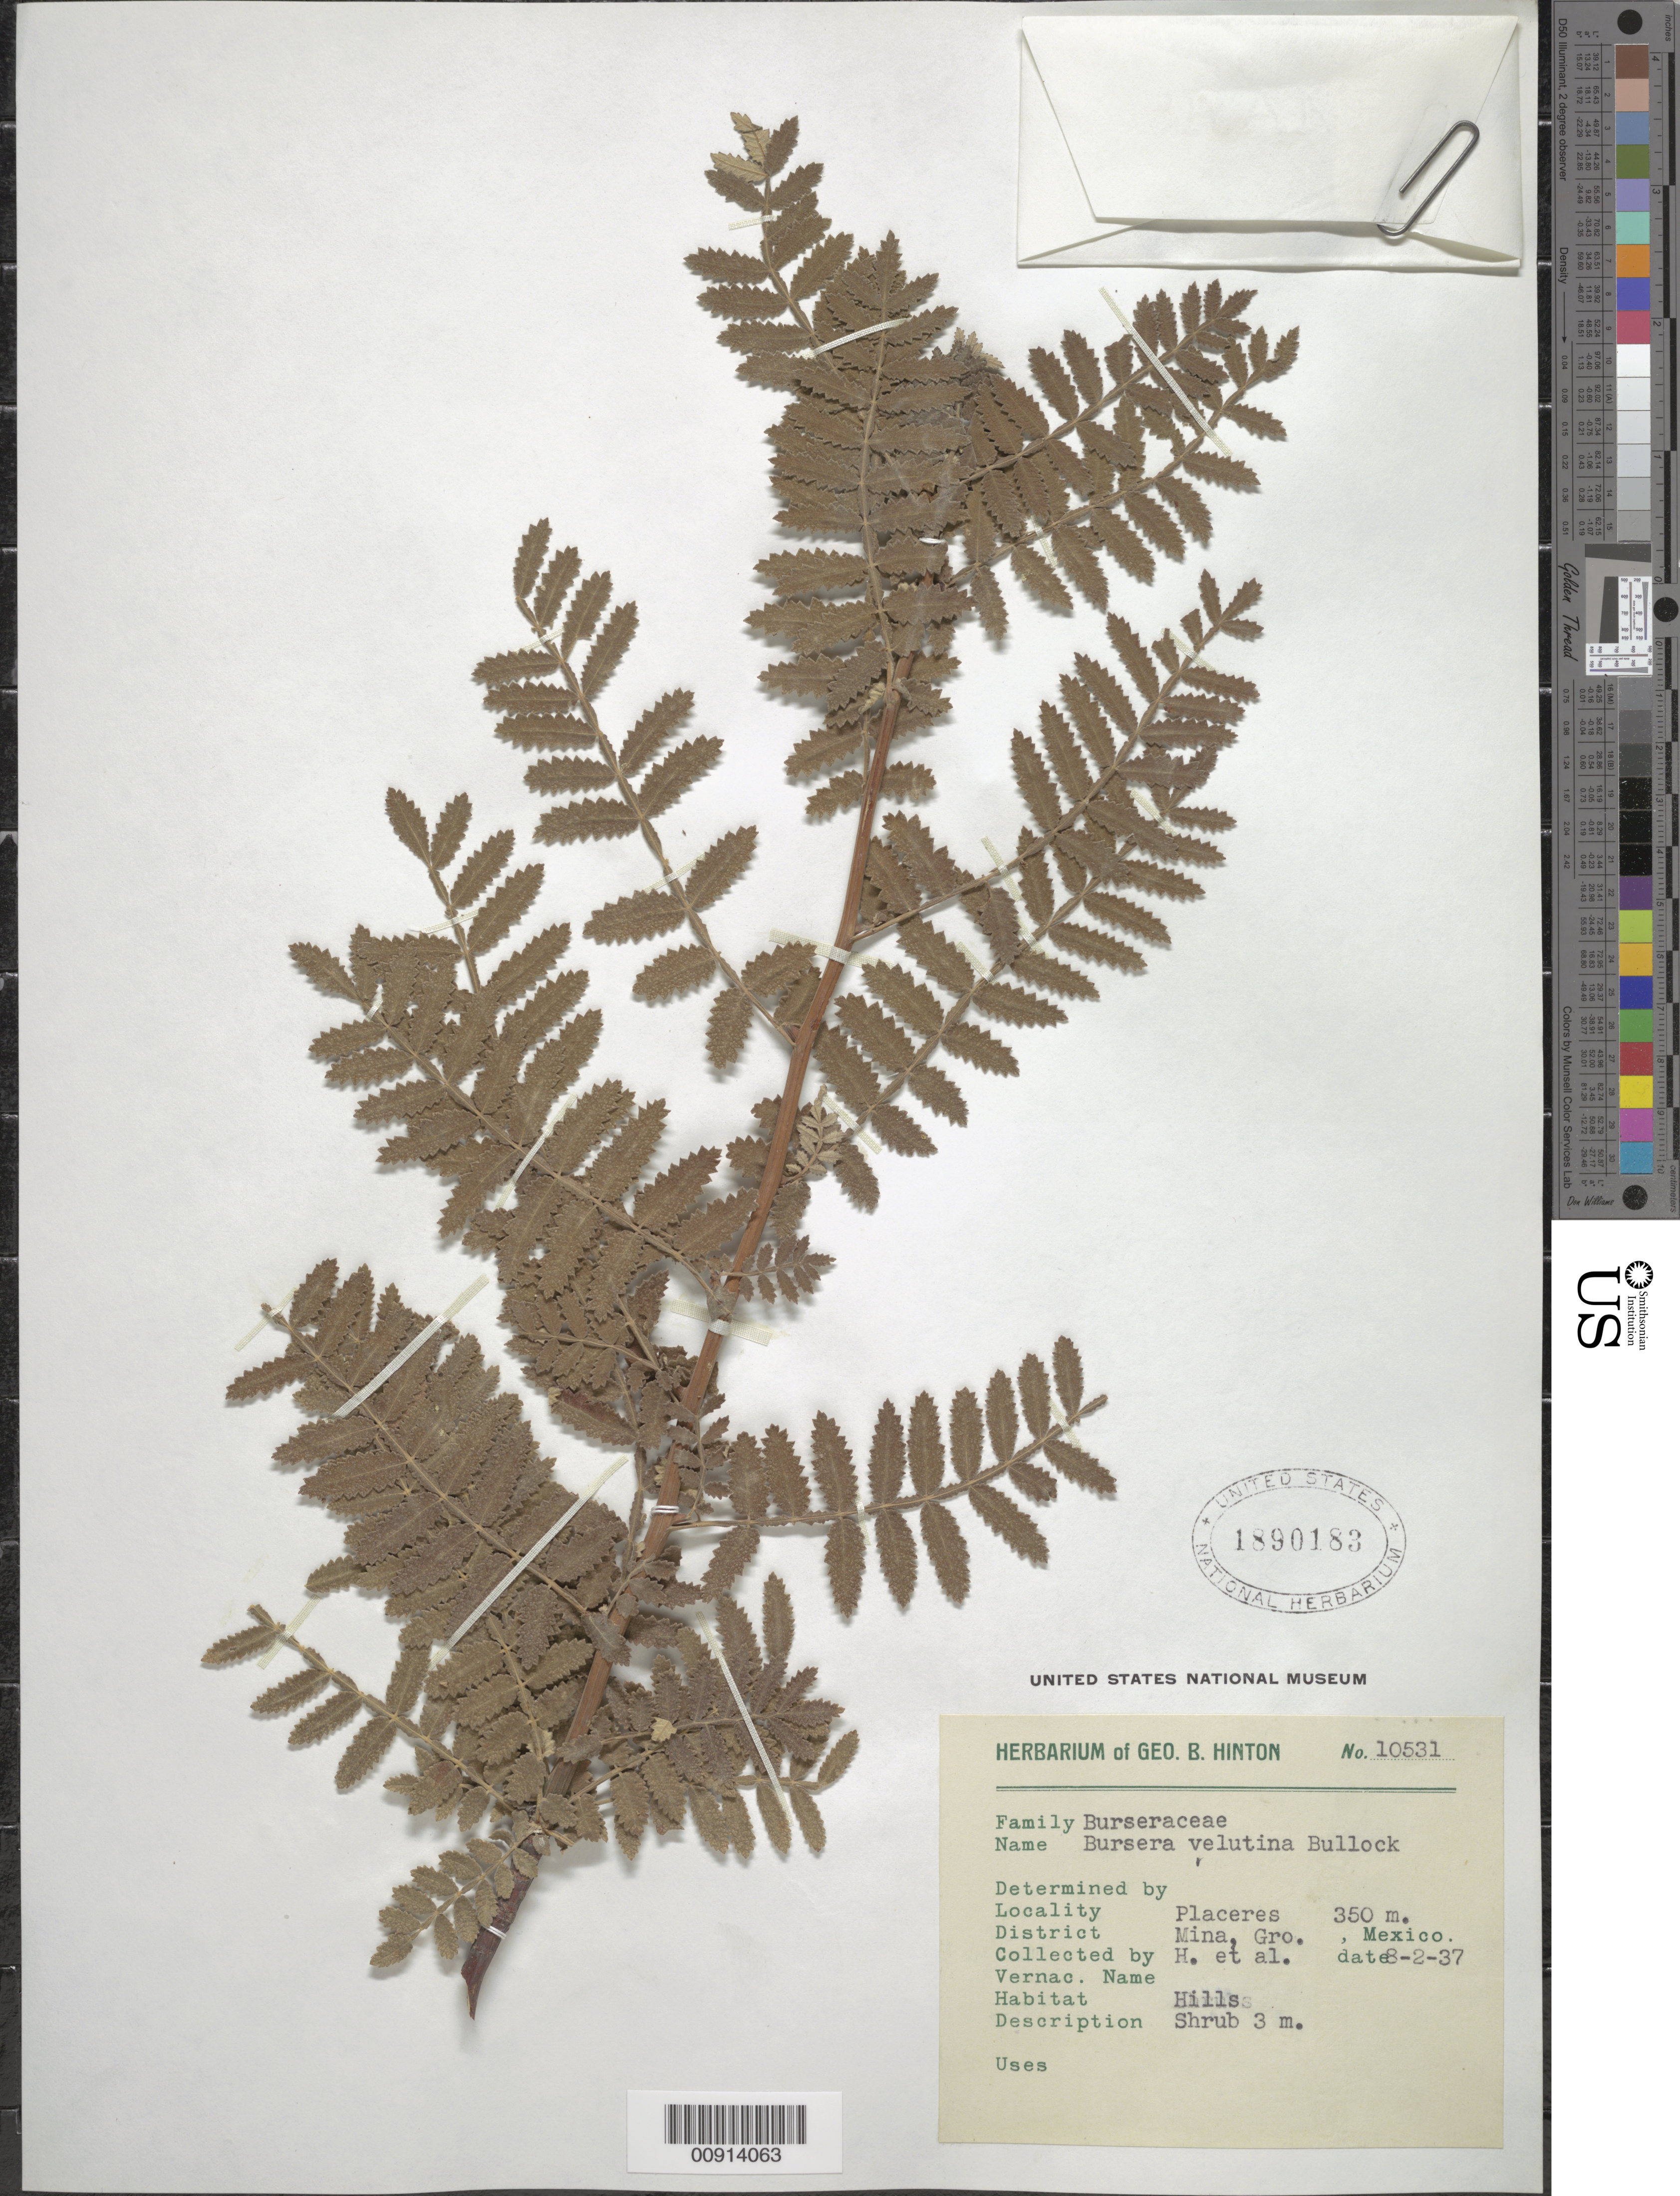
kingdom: Plantae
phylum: Tracheophyta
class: Magnoliopsida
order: Sapindales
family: Burseraceae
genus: Bursera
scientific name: Bursera trimera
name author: Bullock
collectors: G. B. Hinton & et al.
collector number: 10531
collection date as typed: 02 Aug 1937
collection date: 1937-08-02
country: Mexico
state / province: Guerrero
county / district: Mina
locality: Placeres, District Mina, Guerrero.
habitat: Hills.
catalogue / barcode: US 1890183